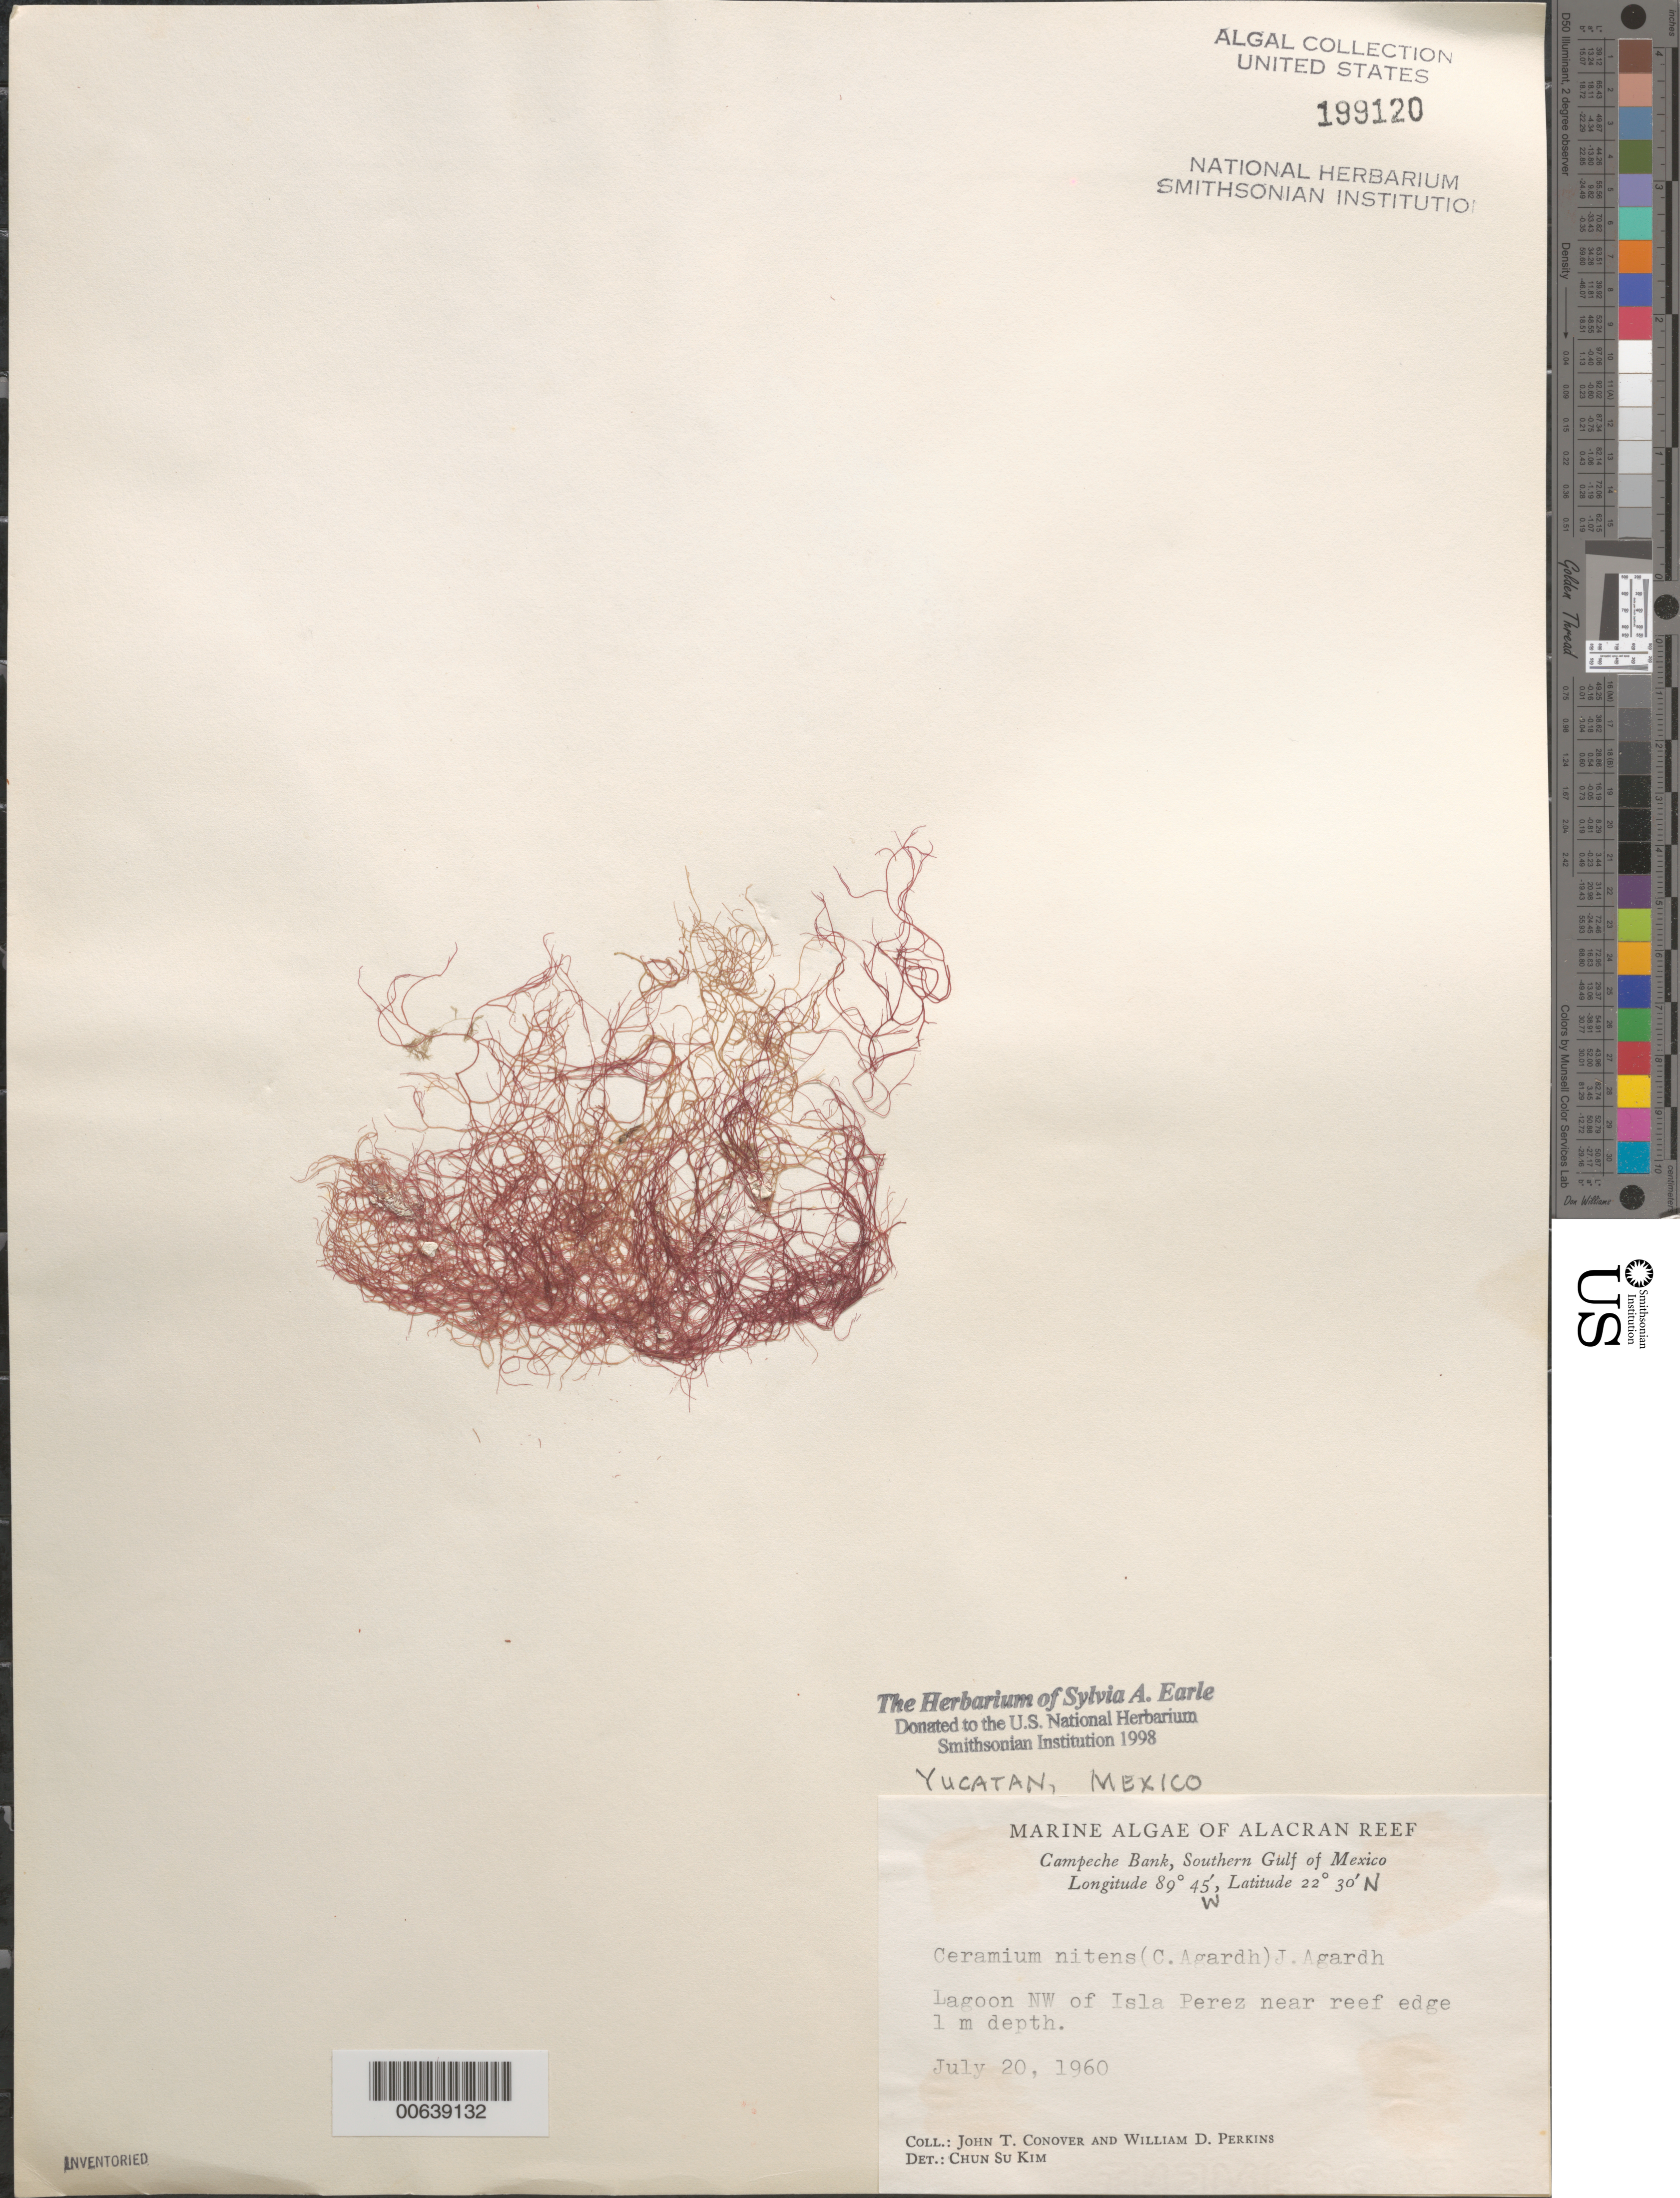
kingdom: Plantae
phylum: Rhodophyta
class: Florideophyceae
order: Ceramiales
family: Ceramiaceae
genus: Ceramium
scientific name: Ceramium nitens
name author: (C. Agardh) J. Agardh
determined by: Kim, Chun Su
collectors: J. T. Conover & W. D. Perkins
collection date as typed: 20 Jul 1960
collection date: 1960-07-20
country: Mexico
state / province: Yucatan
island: Isla Perez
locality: Alacran Reef, Campeche Bank, southern Gulf of Mexico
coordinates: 22 30' N, 89 45' W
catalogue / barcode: US 199120